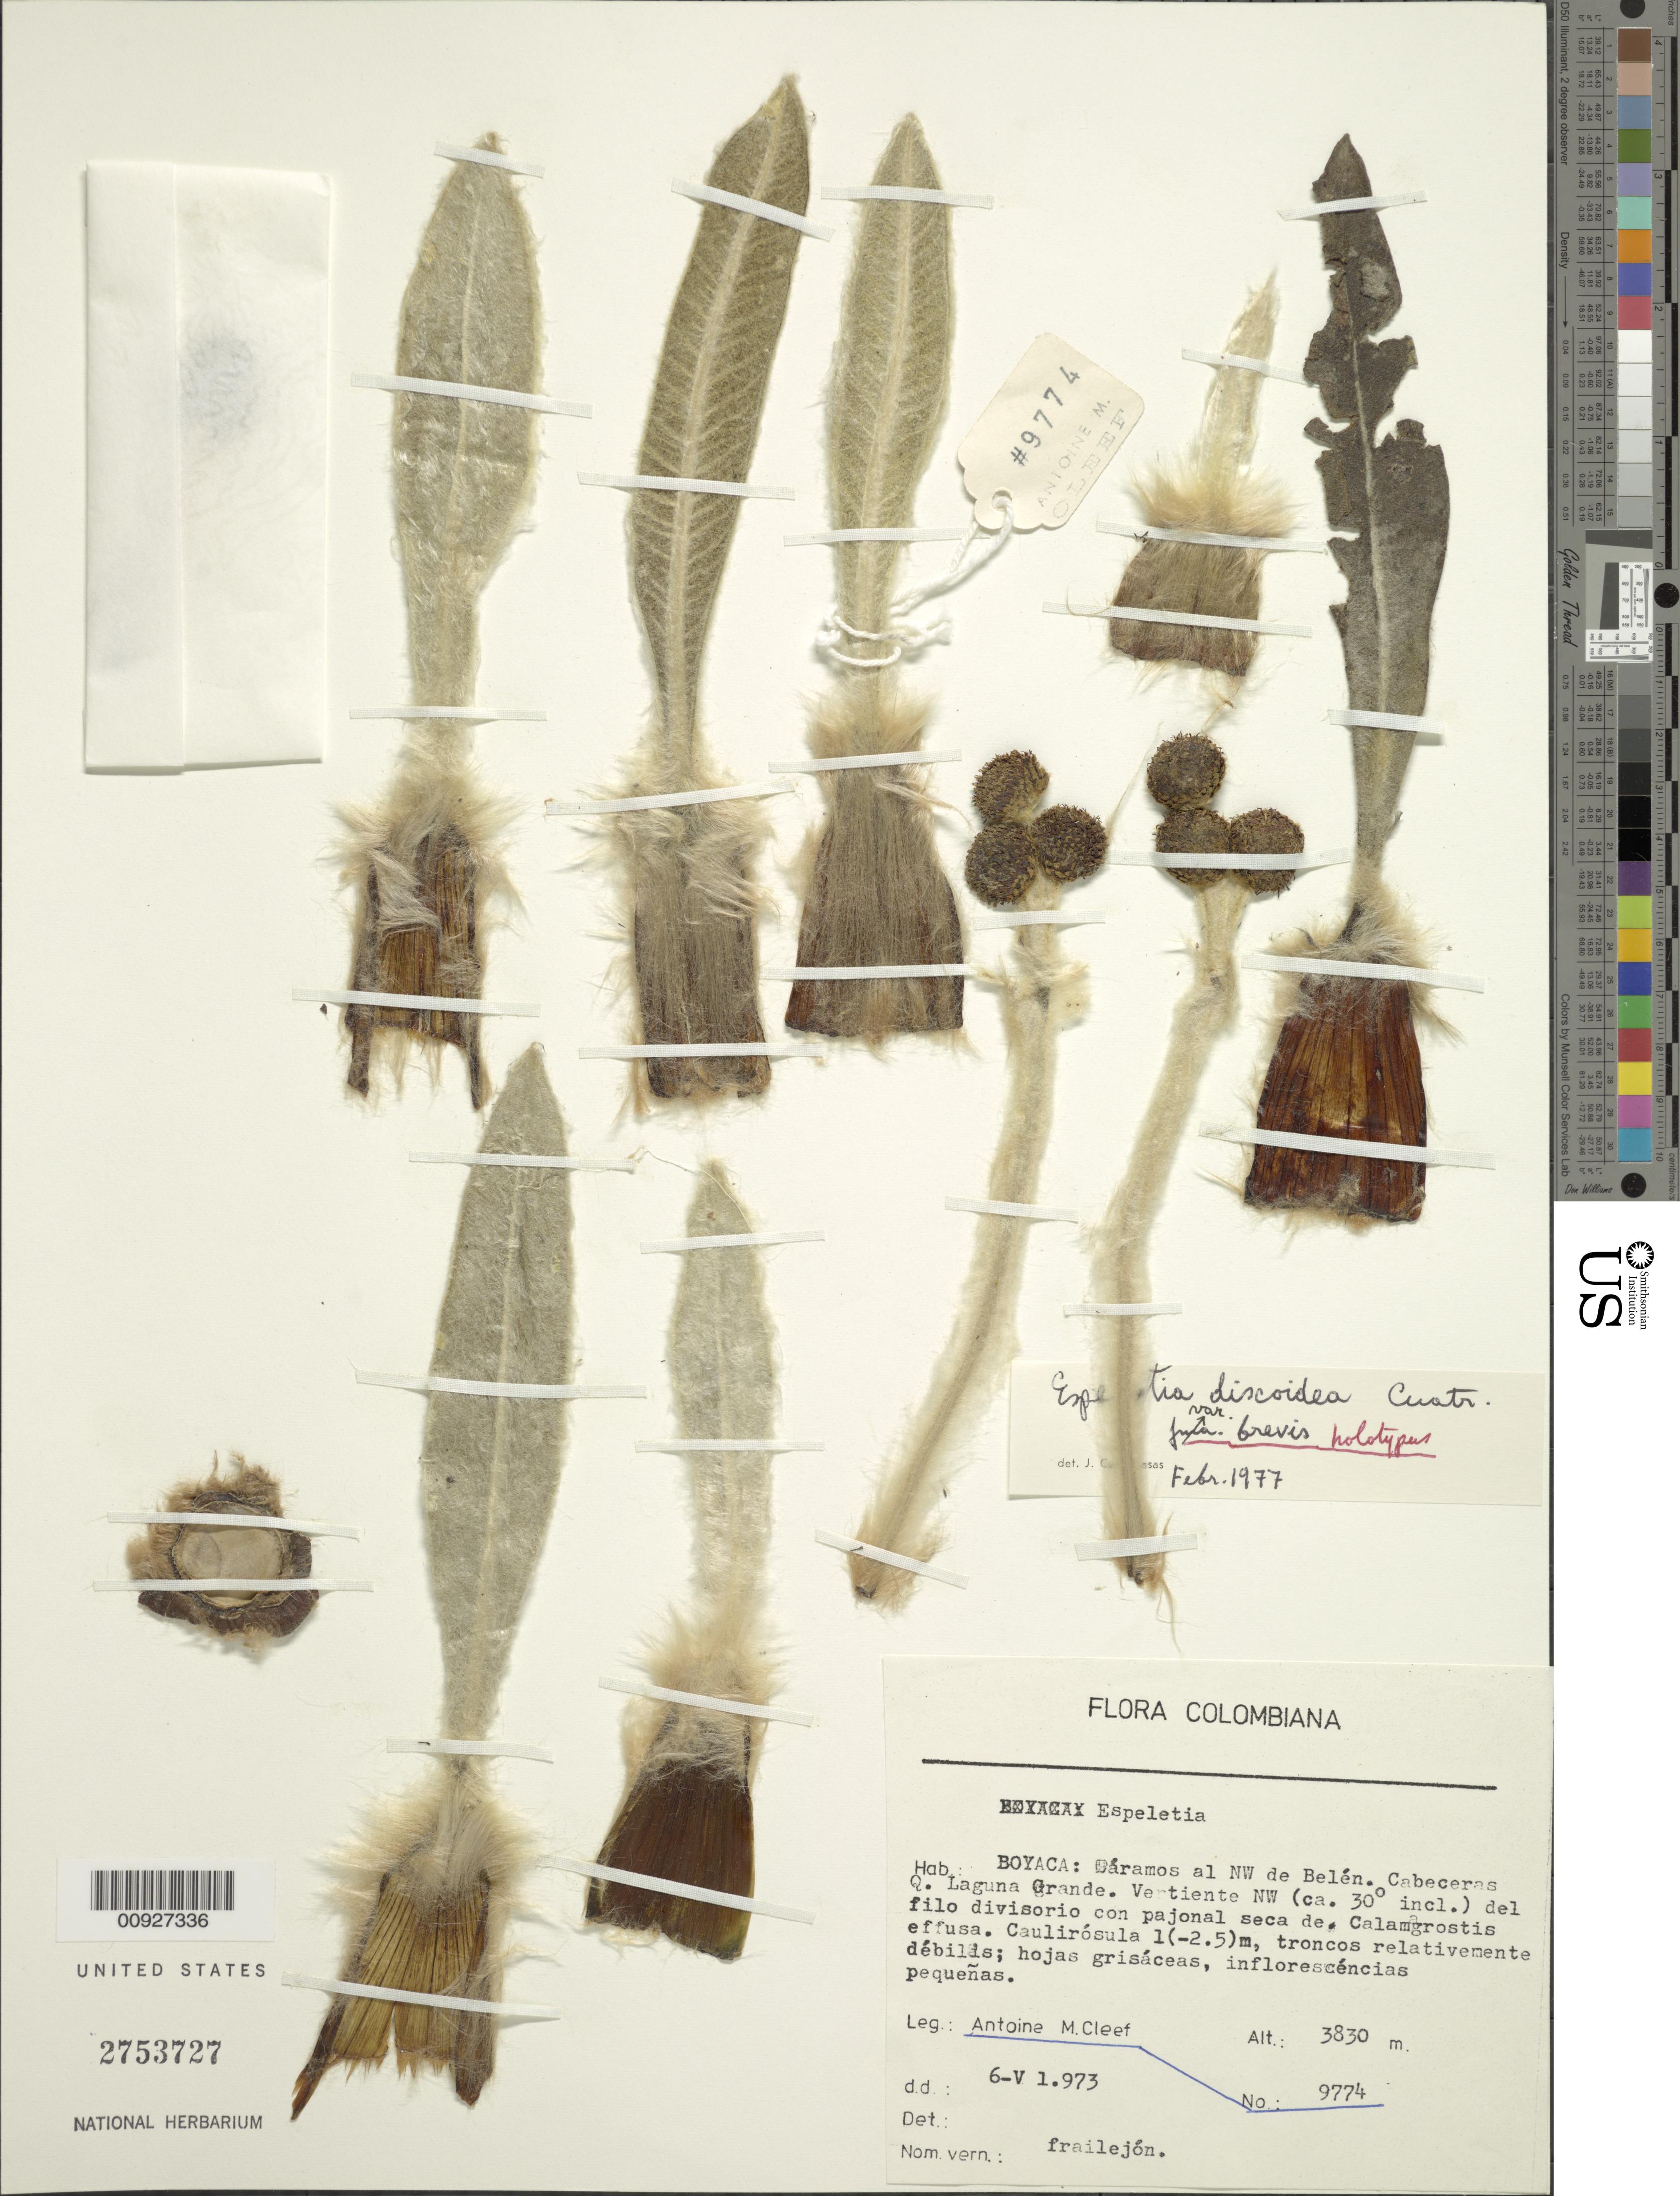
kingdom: Plantae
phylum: Tracheophyta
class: Magnoliopsida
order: Asterales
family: Asteraceae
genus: Espeletia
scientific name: Espeletia discoidea f. brevis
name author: Cuatrec.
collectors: A. M. Cleef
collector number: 9774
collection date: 1973-05-06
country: Colombia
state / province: Boyacá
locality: Páramos al NW de Belén. Cabeceras Q. Laguna Grande. Vertiente NW(30º inclin.) del filo divisorio con pajonal seco de Calamagostris effusa.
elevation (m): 3830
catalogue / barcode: US 2753727